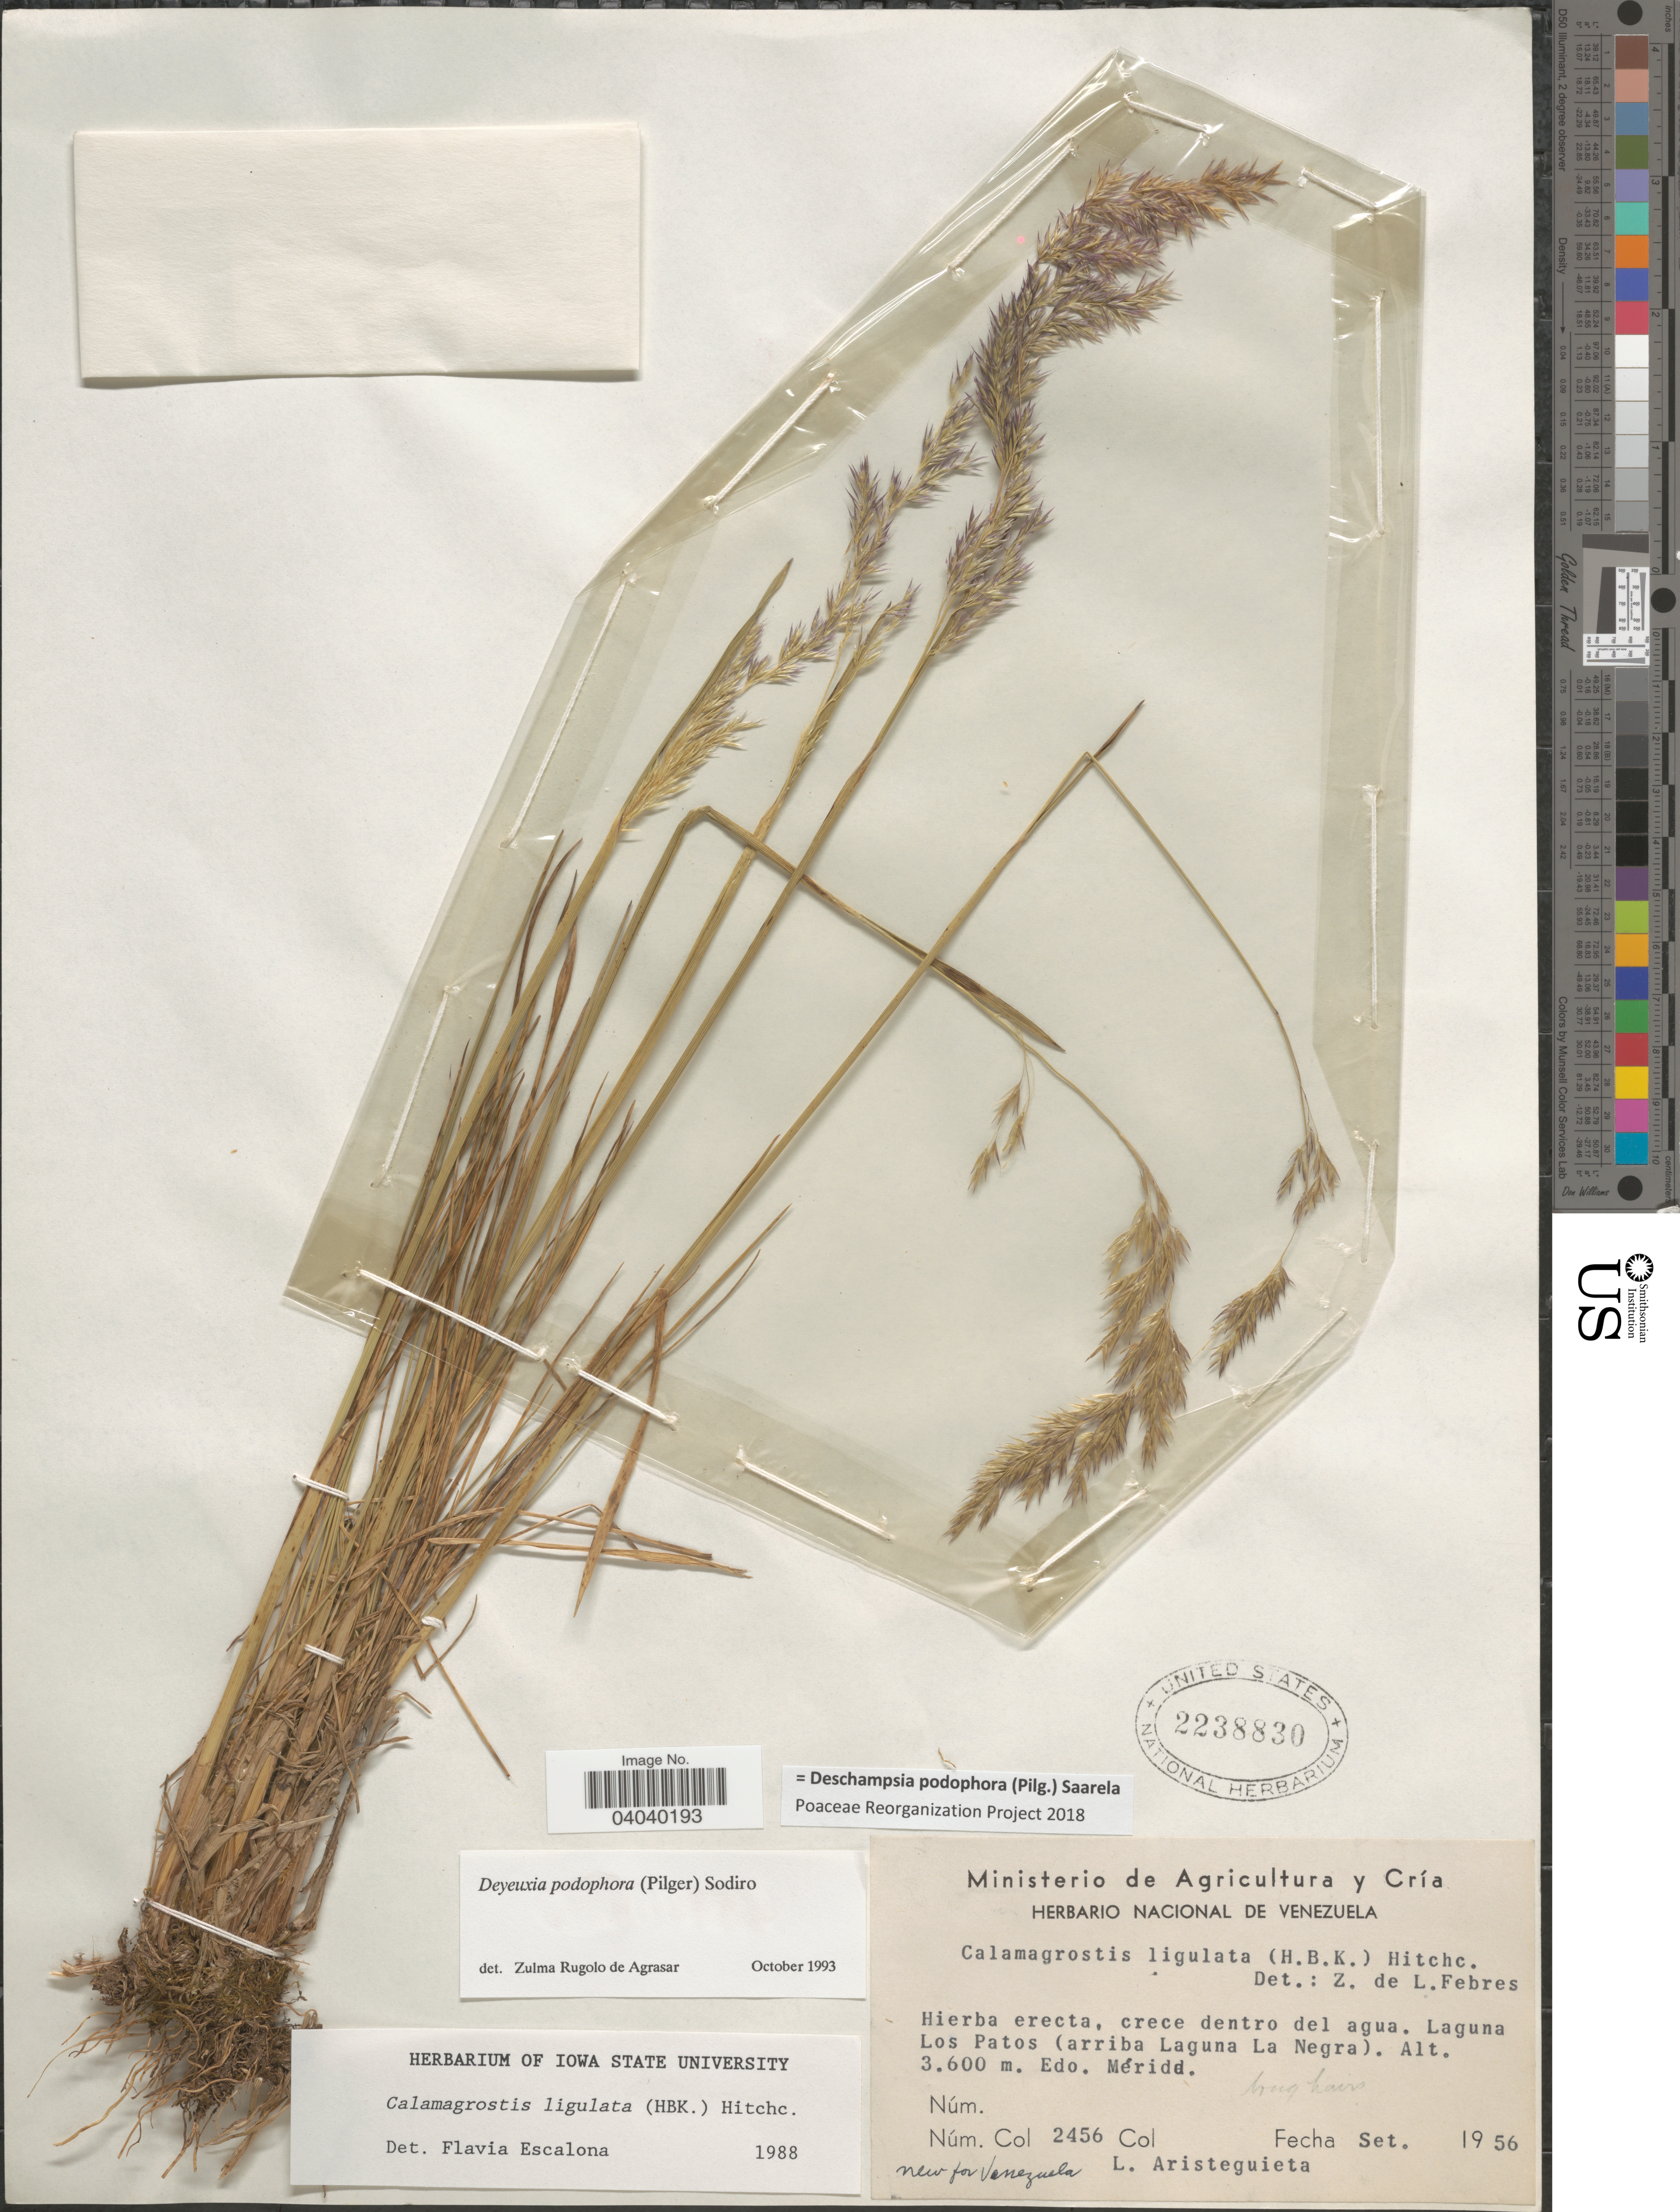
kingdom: Plantae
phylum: Tracheophyta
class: Liliopsida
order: Poales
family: Poaceae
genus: Deschampsia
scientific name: Deschampsia podophora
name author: (Pilg.) Saarela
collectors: L. Aristeguieta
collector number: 2456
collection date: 1956-09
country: Venezuela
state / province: Merida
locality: Laguna Los Patos (arriba Laguna La Negra).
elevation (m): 3600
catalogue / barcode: US 2238830